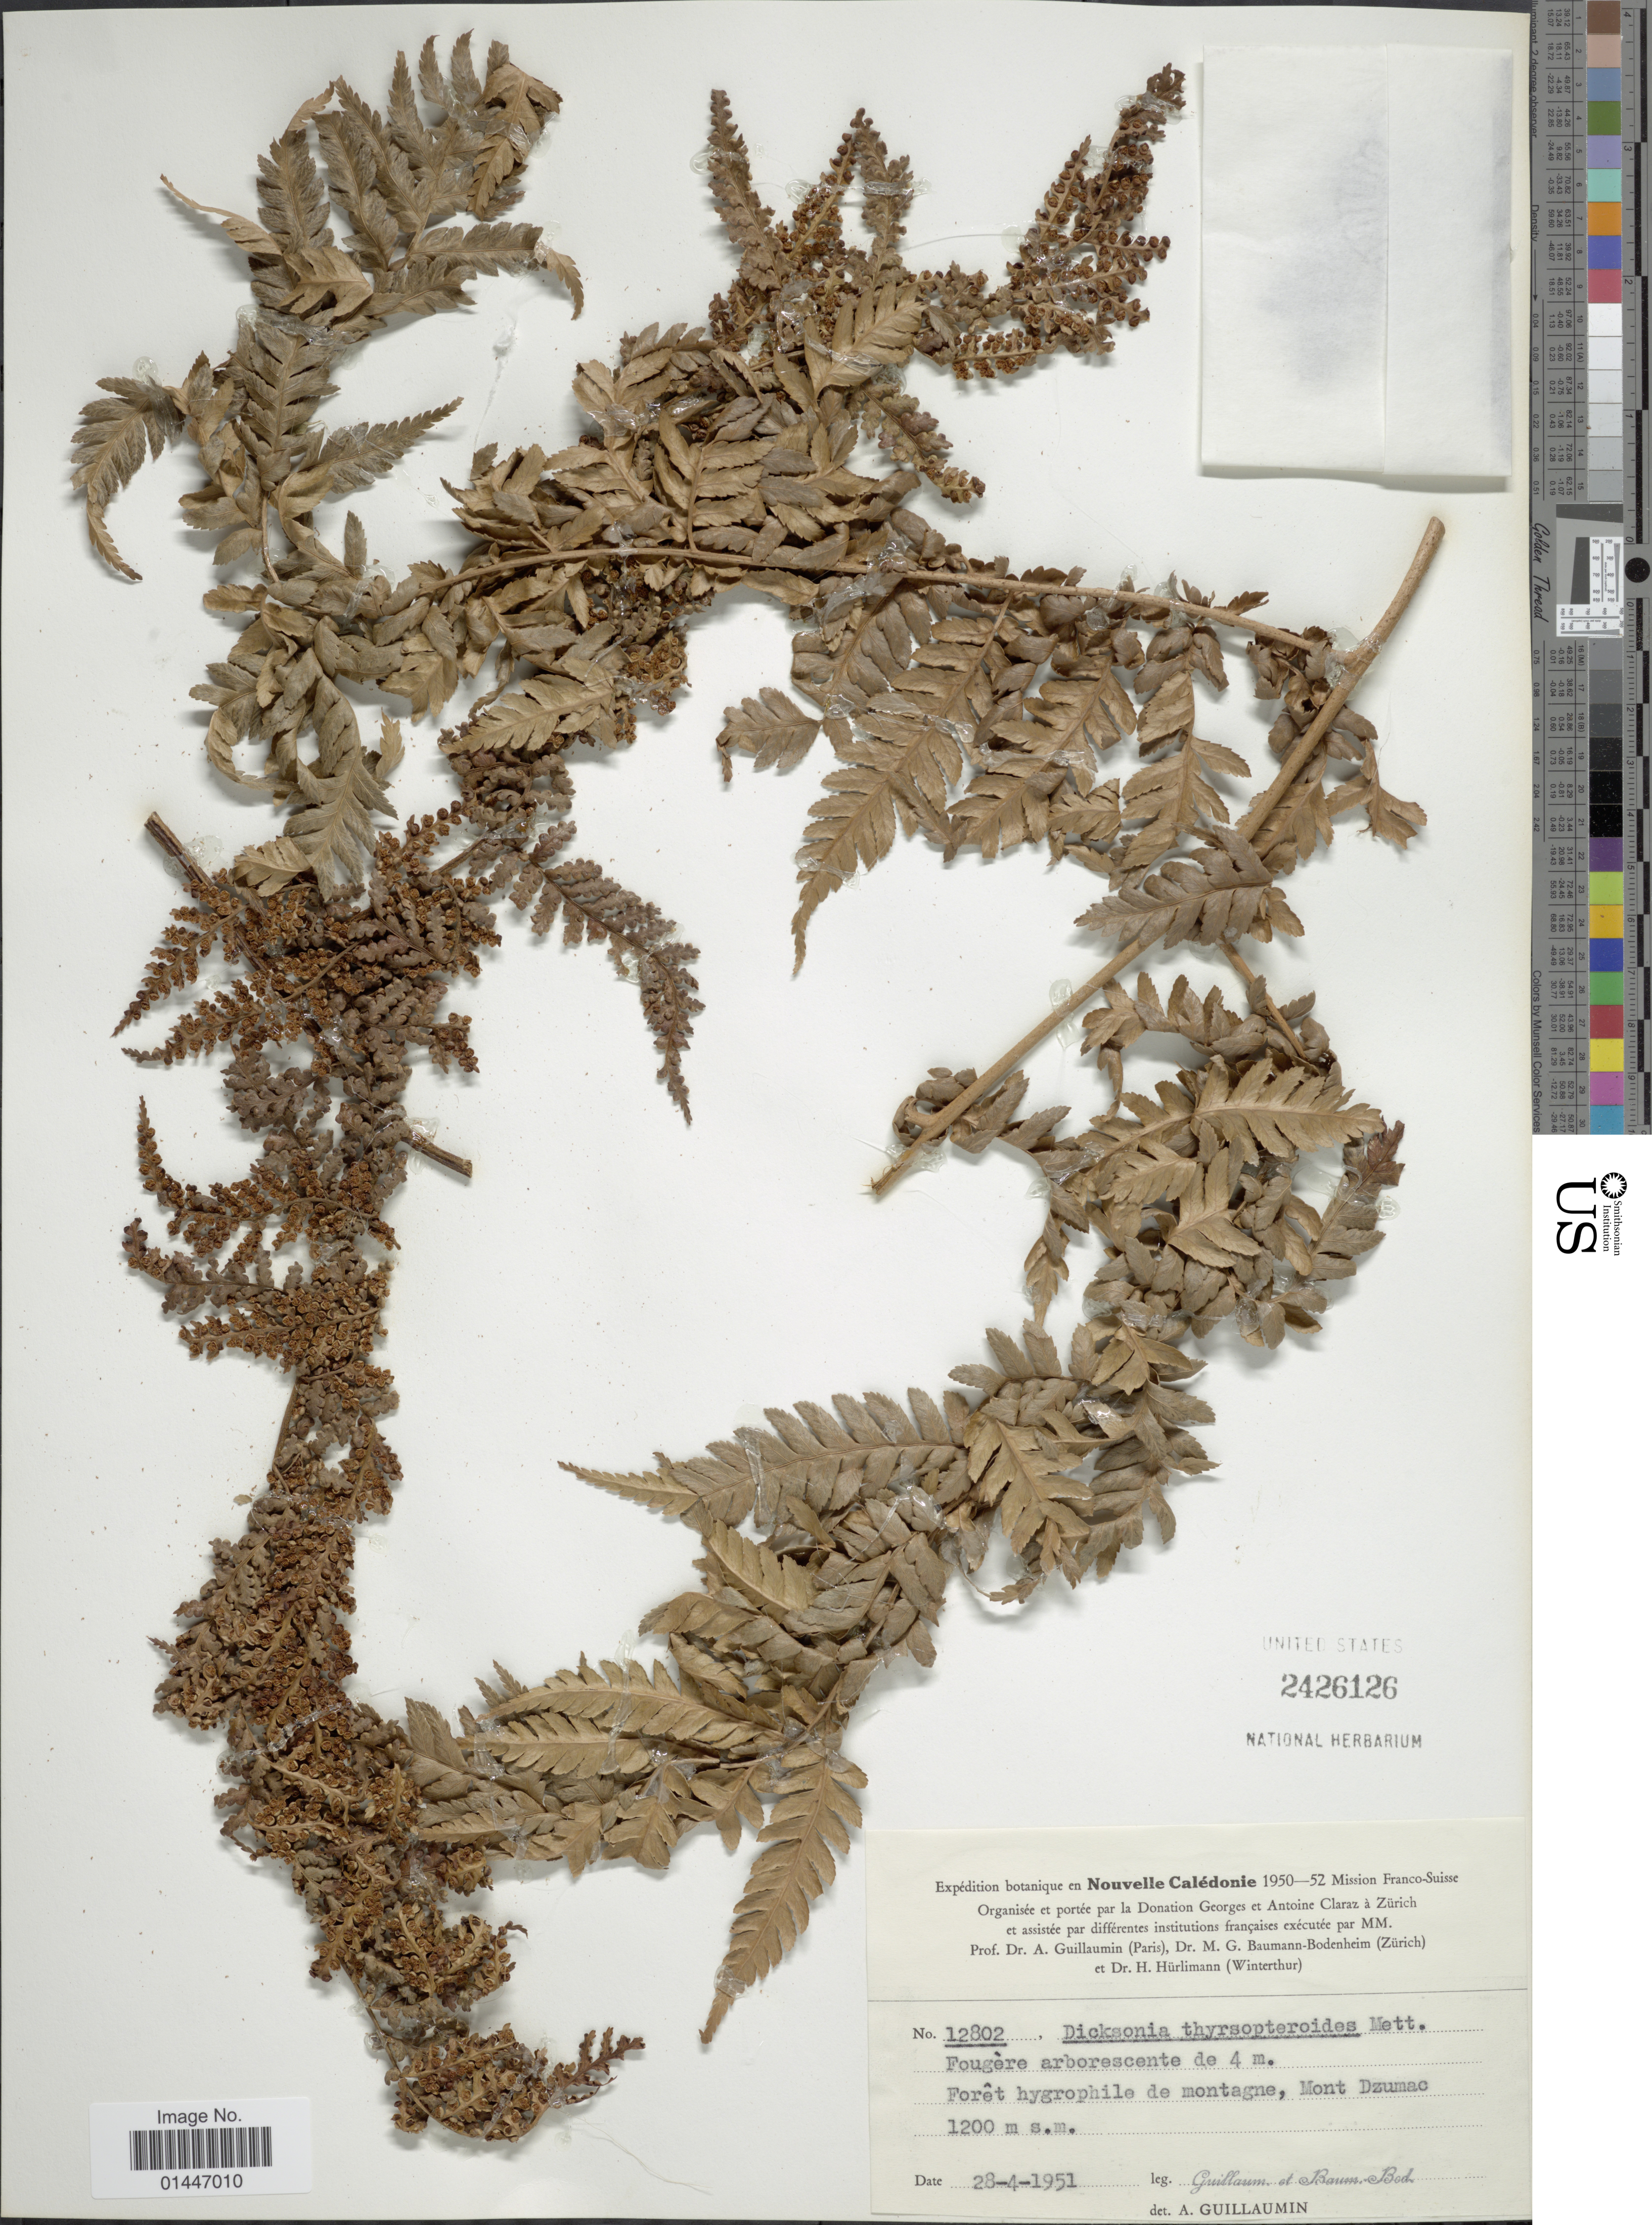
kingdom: Plantae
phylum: Tracheophyta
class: Polypodiopsida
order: Cyatheales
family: Dicksoniaceae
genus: Dicksonia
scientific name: Dicksonia thyrsopteroides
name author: Mett.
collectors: A. Guillaumin & M. G. Baumann-Bodenheim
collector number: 12802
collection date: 1951-04-28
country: New Caledonia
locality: Foret hygrophile de montagne, Mont Dzumac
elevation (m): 1200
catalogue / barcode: US 2426126